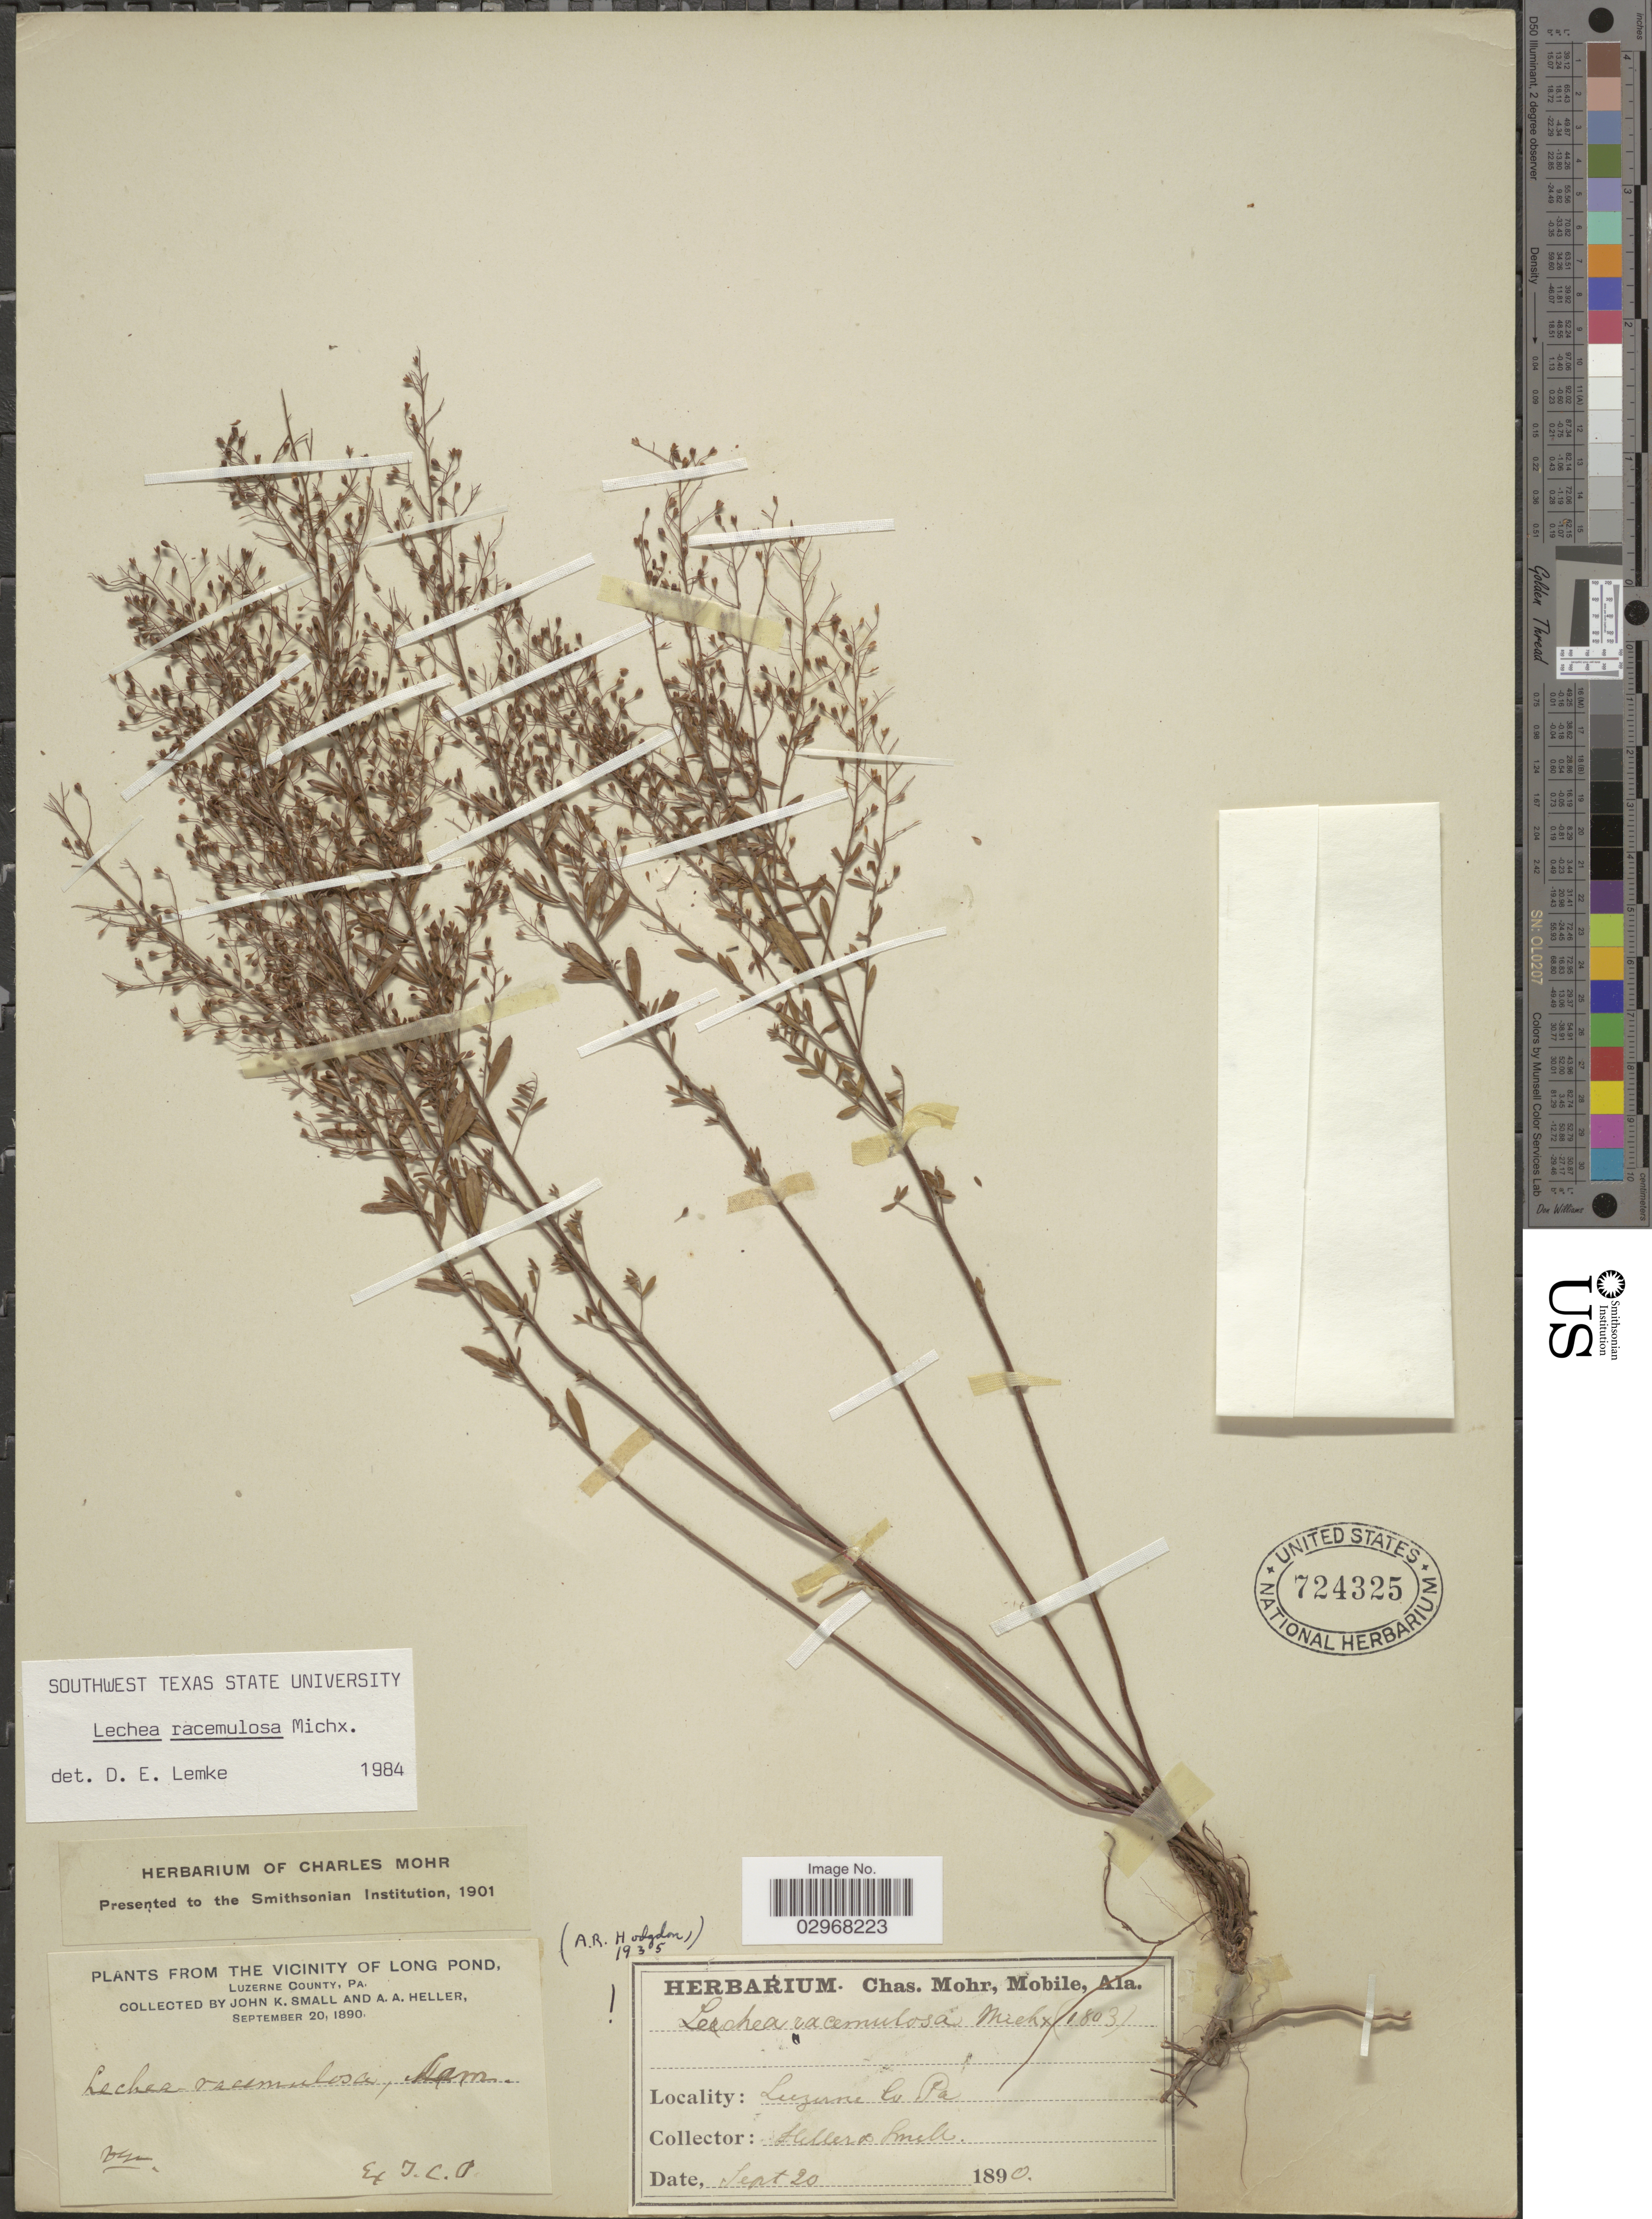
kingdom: Plantae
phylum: Tracheophyta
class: Magnoliopsida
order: Malvales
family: Cistaceae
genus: Lechea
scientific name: Lechea racemulosa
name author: Michx.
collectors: J. K. Small & A. A. Heller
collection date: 1890-09-20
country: United States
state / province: Pennsylvania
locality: The Vicinity of Long Pond, Luzerne County.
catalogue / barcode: US 724325